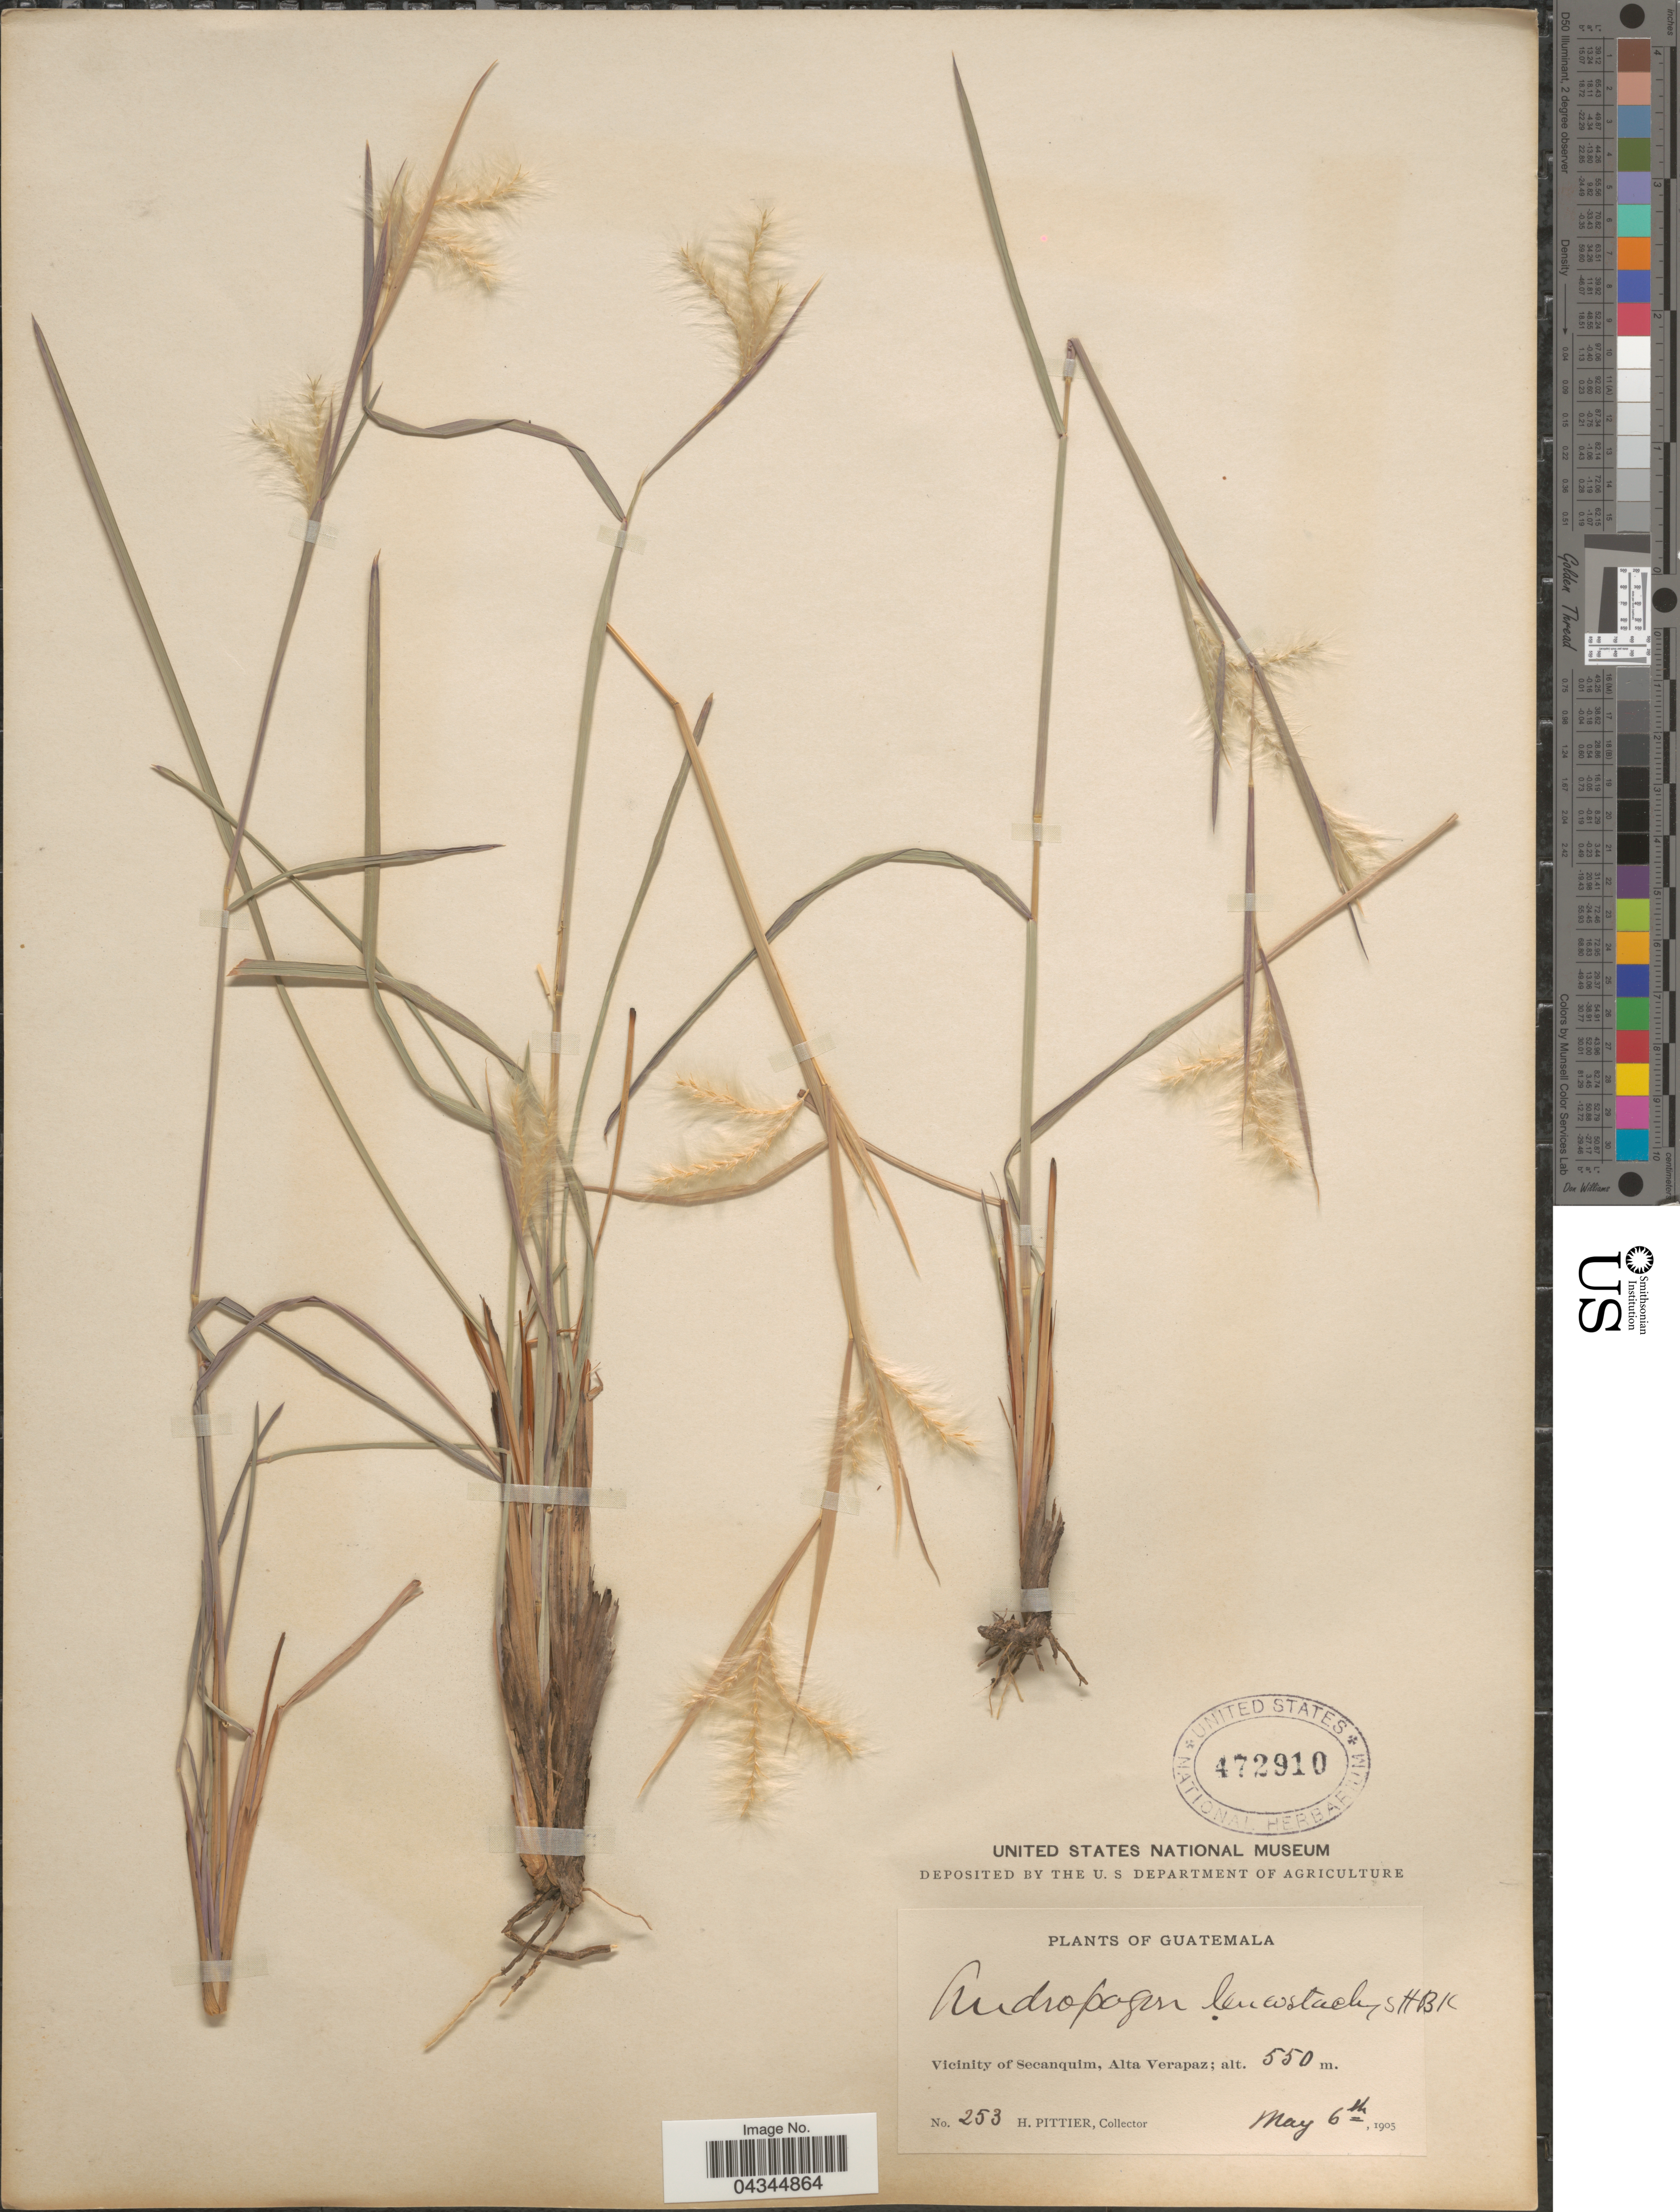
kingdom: Plantae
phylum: Tracheophyta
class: Liliopsida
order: Poales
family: Poaceae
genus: Andropogon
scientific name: Andropogon leucostachyus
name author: Kunth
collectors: H. F. Pittier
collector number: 253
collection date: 1905-05-06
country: Guatemala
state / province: Alta Verapaz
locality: Vicinity of Secanquim.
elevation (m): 550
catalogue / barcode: US 472910